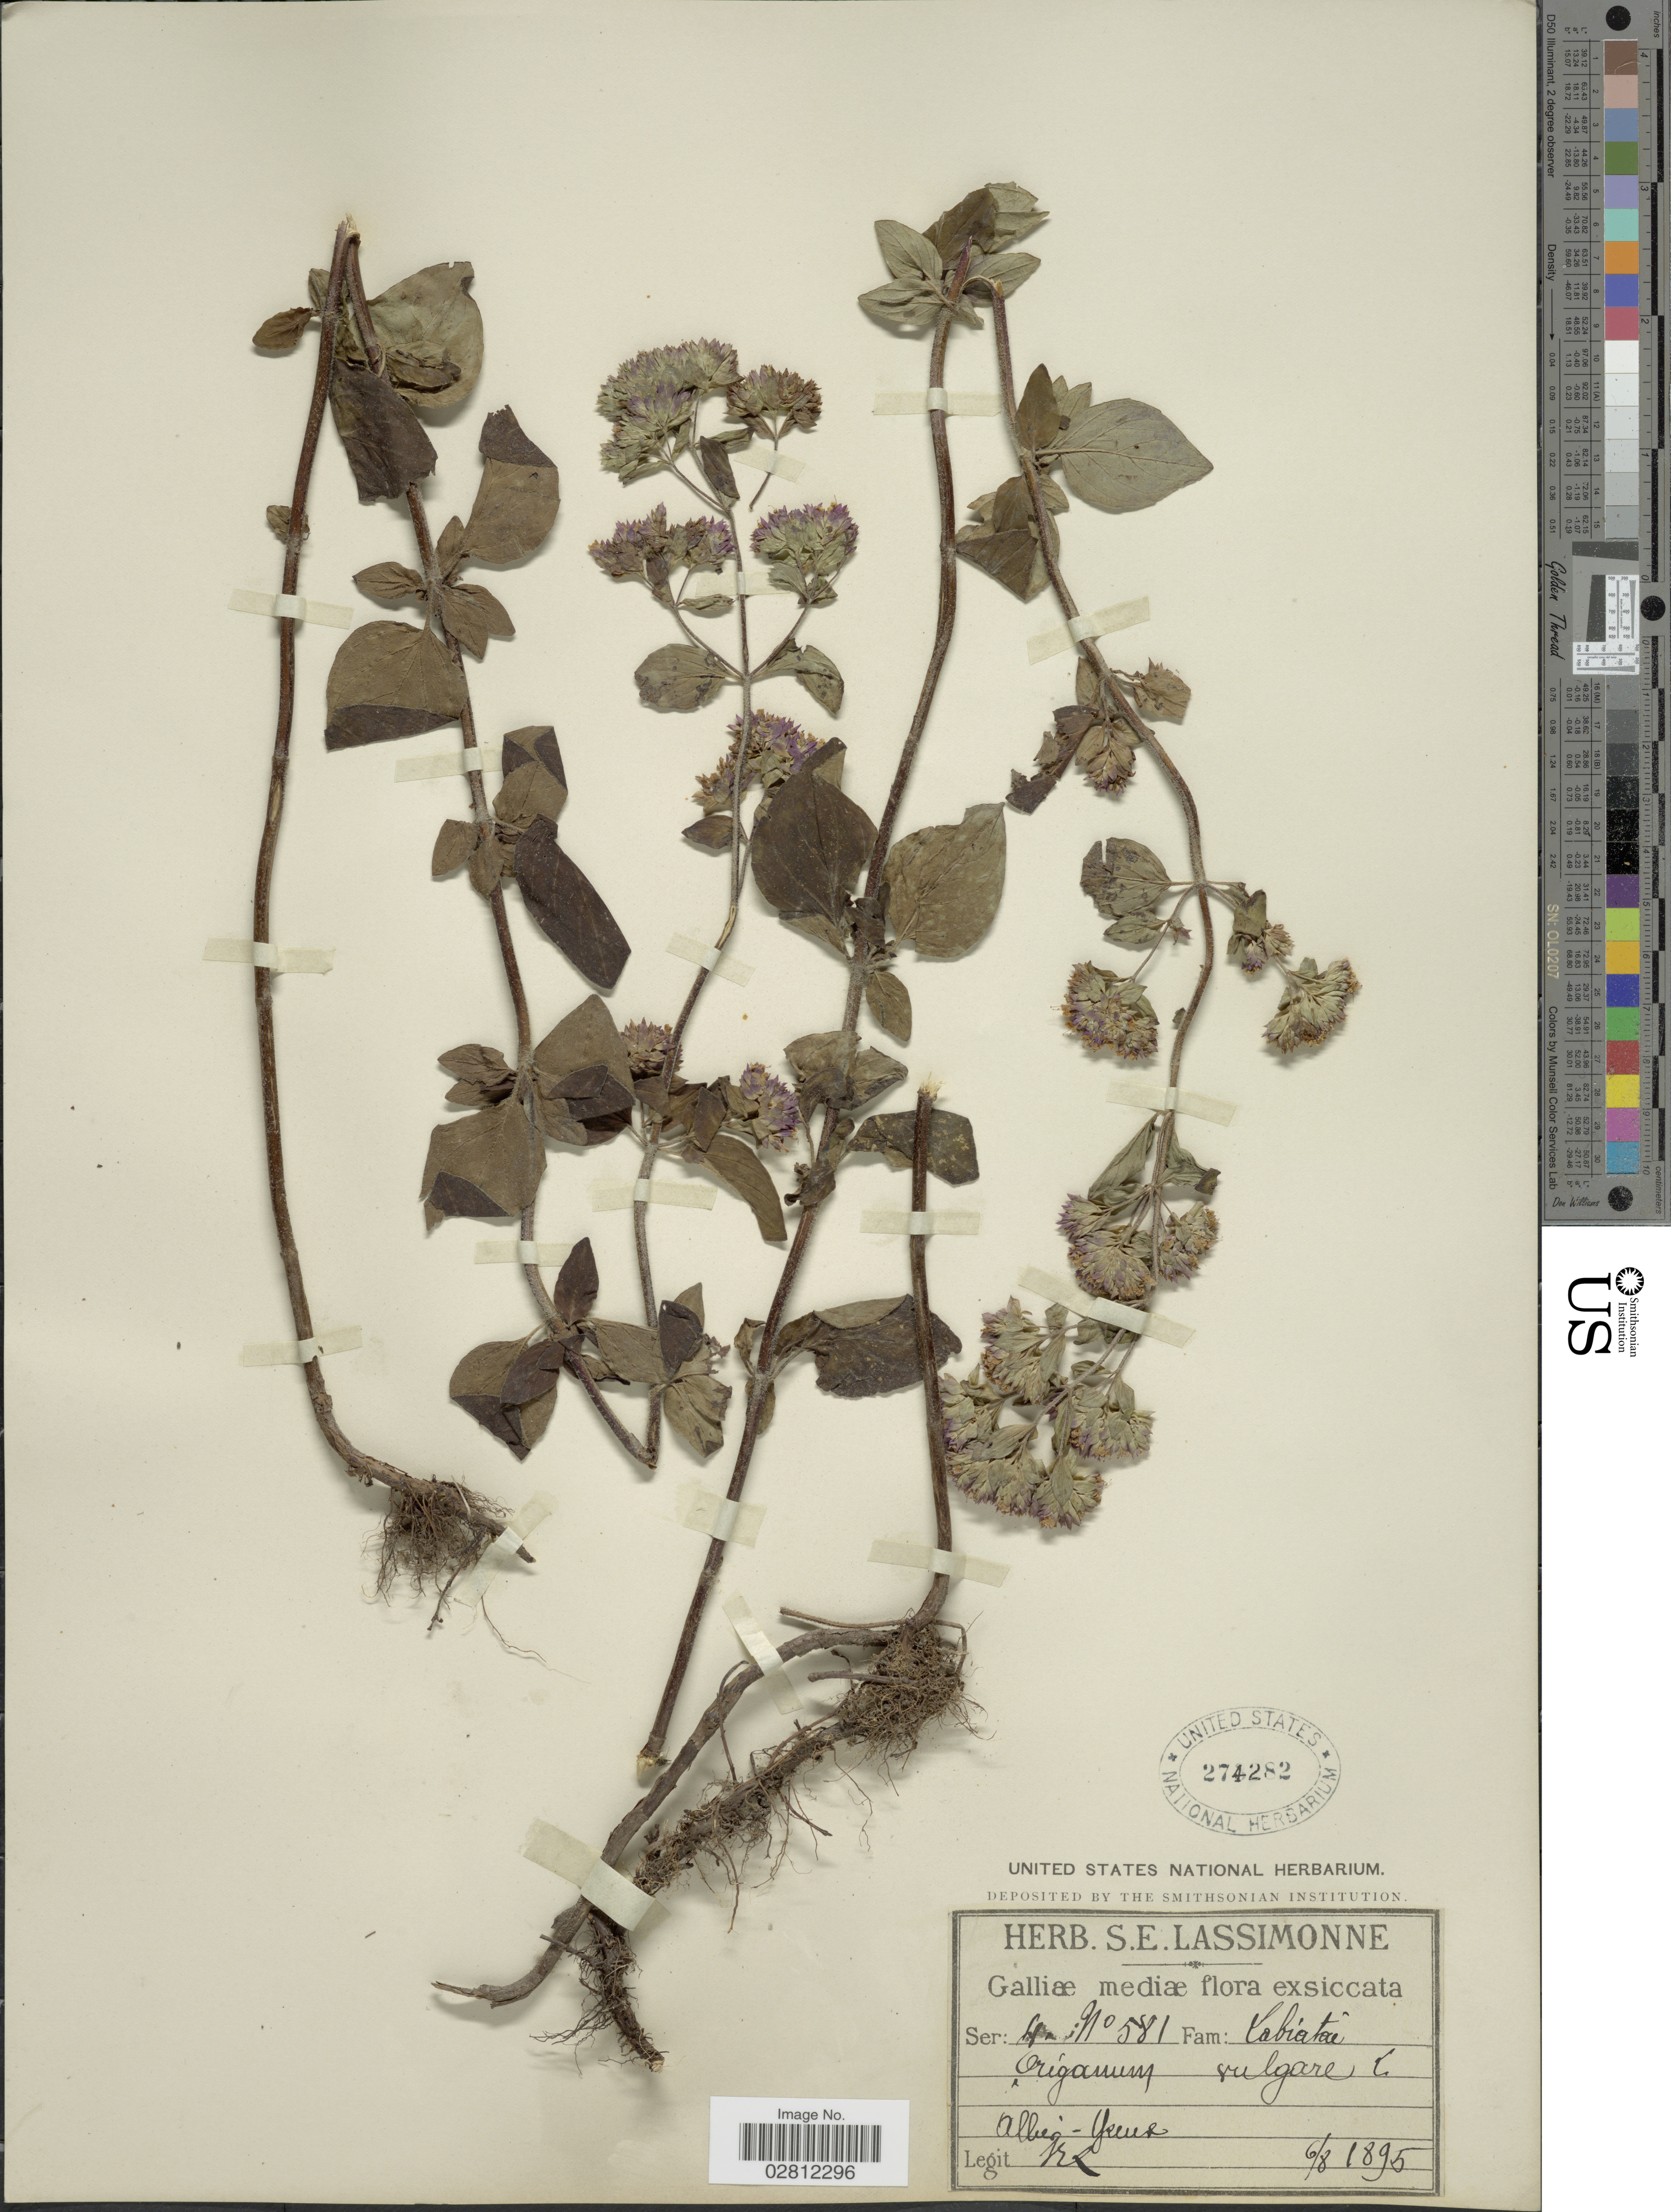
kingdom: Plantae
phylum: Tracheophyta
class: Magnoliopsida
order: Lamiales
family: Lamiaceae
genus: Origanum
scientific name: Origanum vulgare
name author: L.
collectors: S. Lassimonne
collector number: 581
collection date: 1895-08-06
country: France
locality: Galliæ. Allier-Yzeure.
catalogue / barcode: US 274282